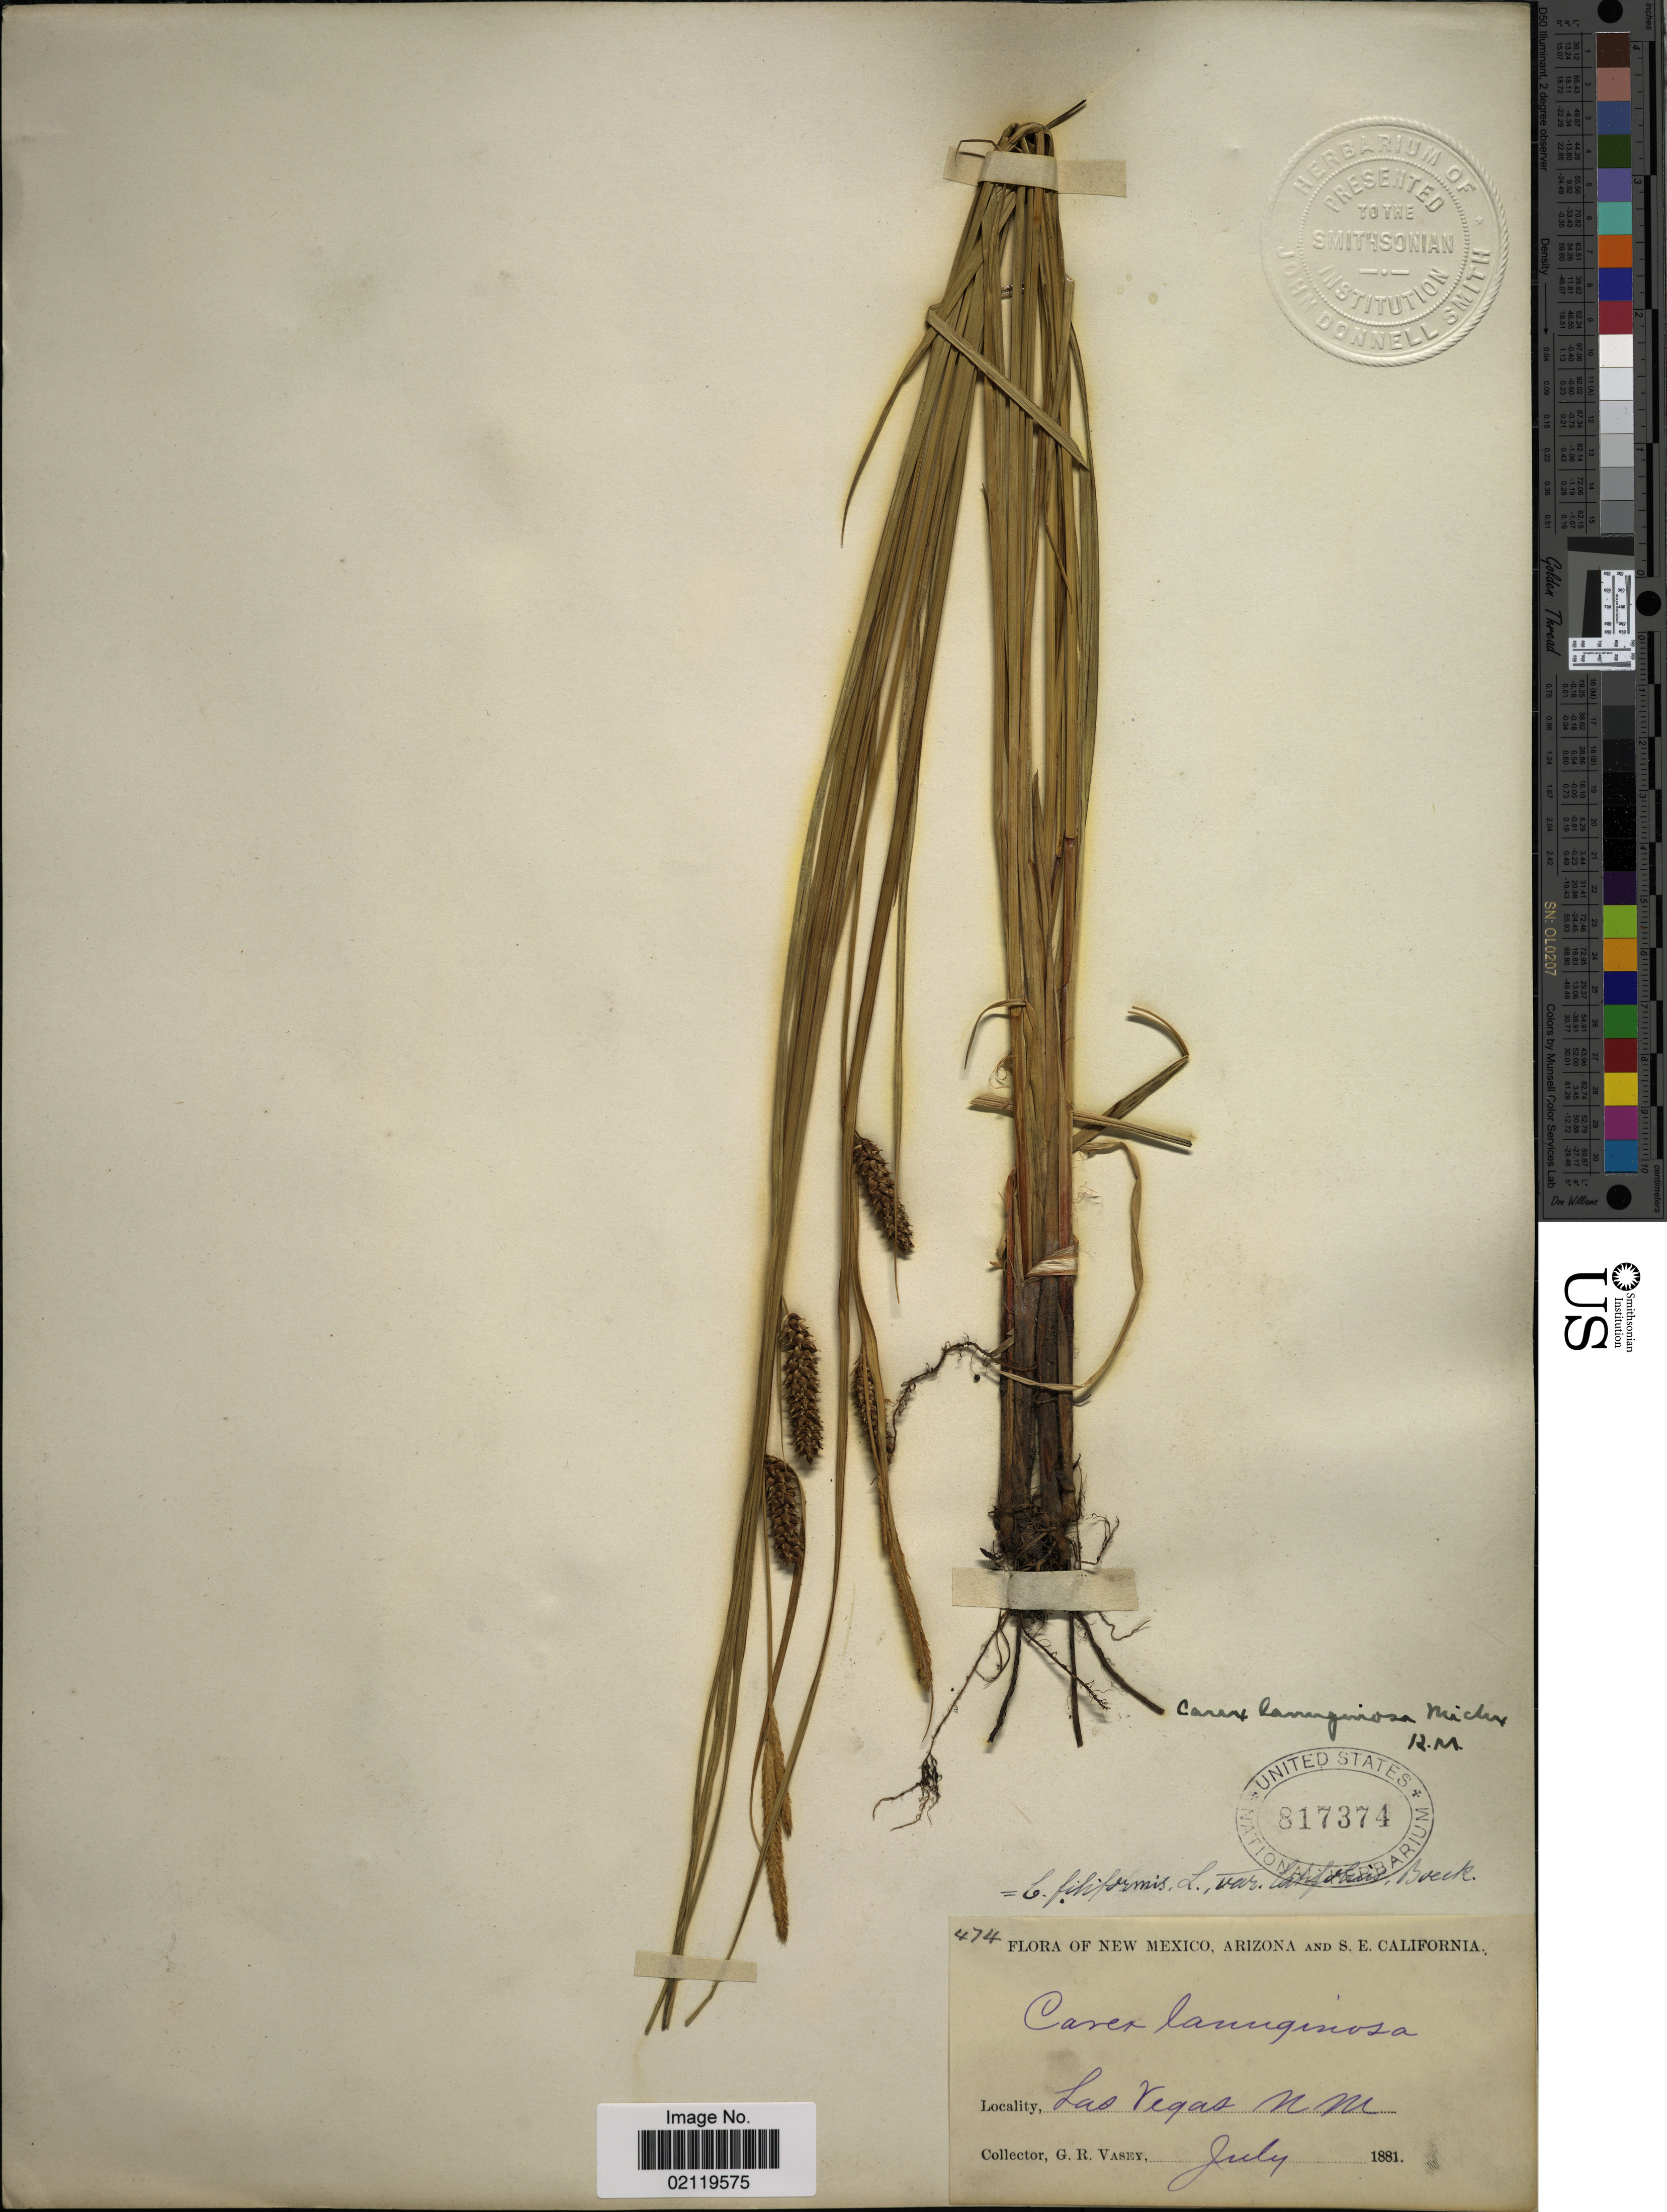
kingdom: Plantae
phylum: Tracheophyta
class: Liliopsida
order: Poales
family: Cyperaceae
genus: Carex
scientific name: Carex pellita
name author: Muhl. ex Willd.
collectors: G. R. Vasey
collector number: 474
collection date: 1881-07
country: United States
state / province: New Mexico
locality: Las Vegas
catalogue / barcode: US 817374